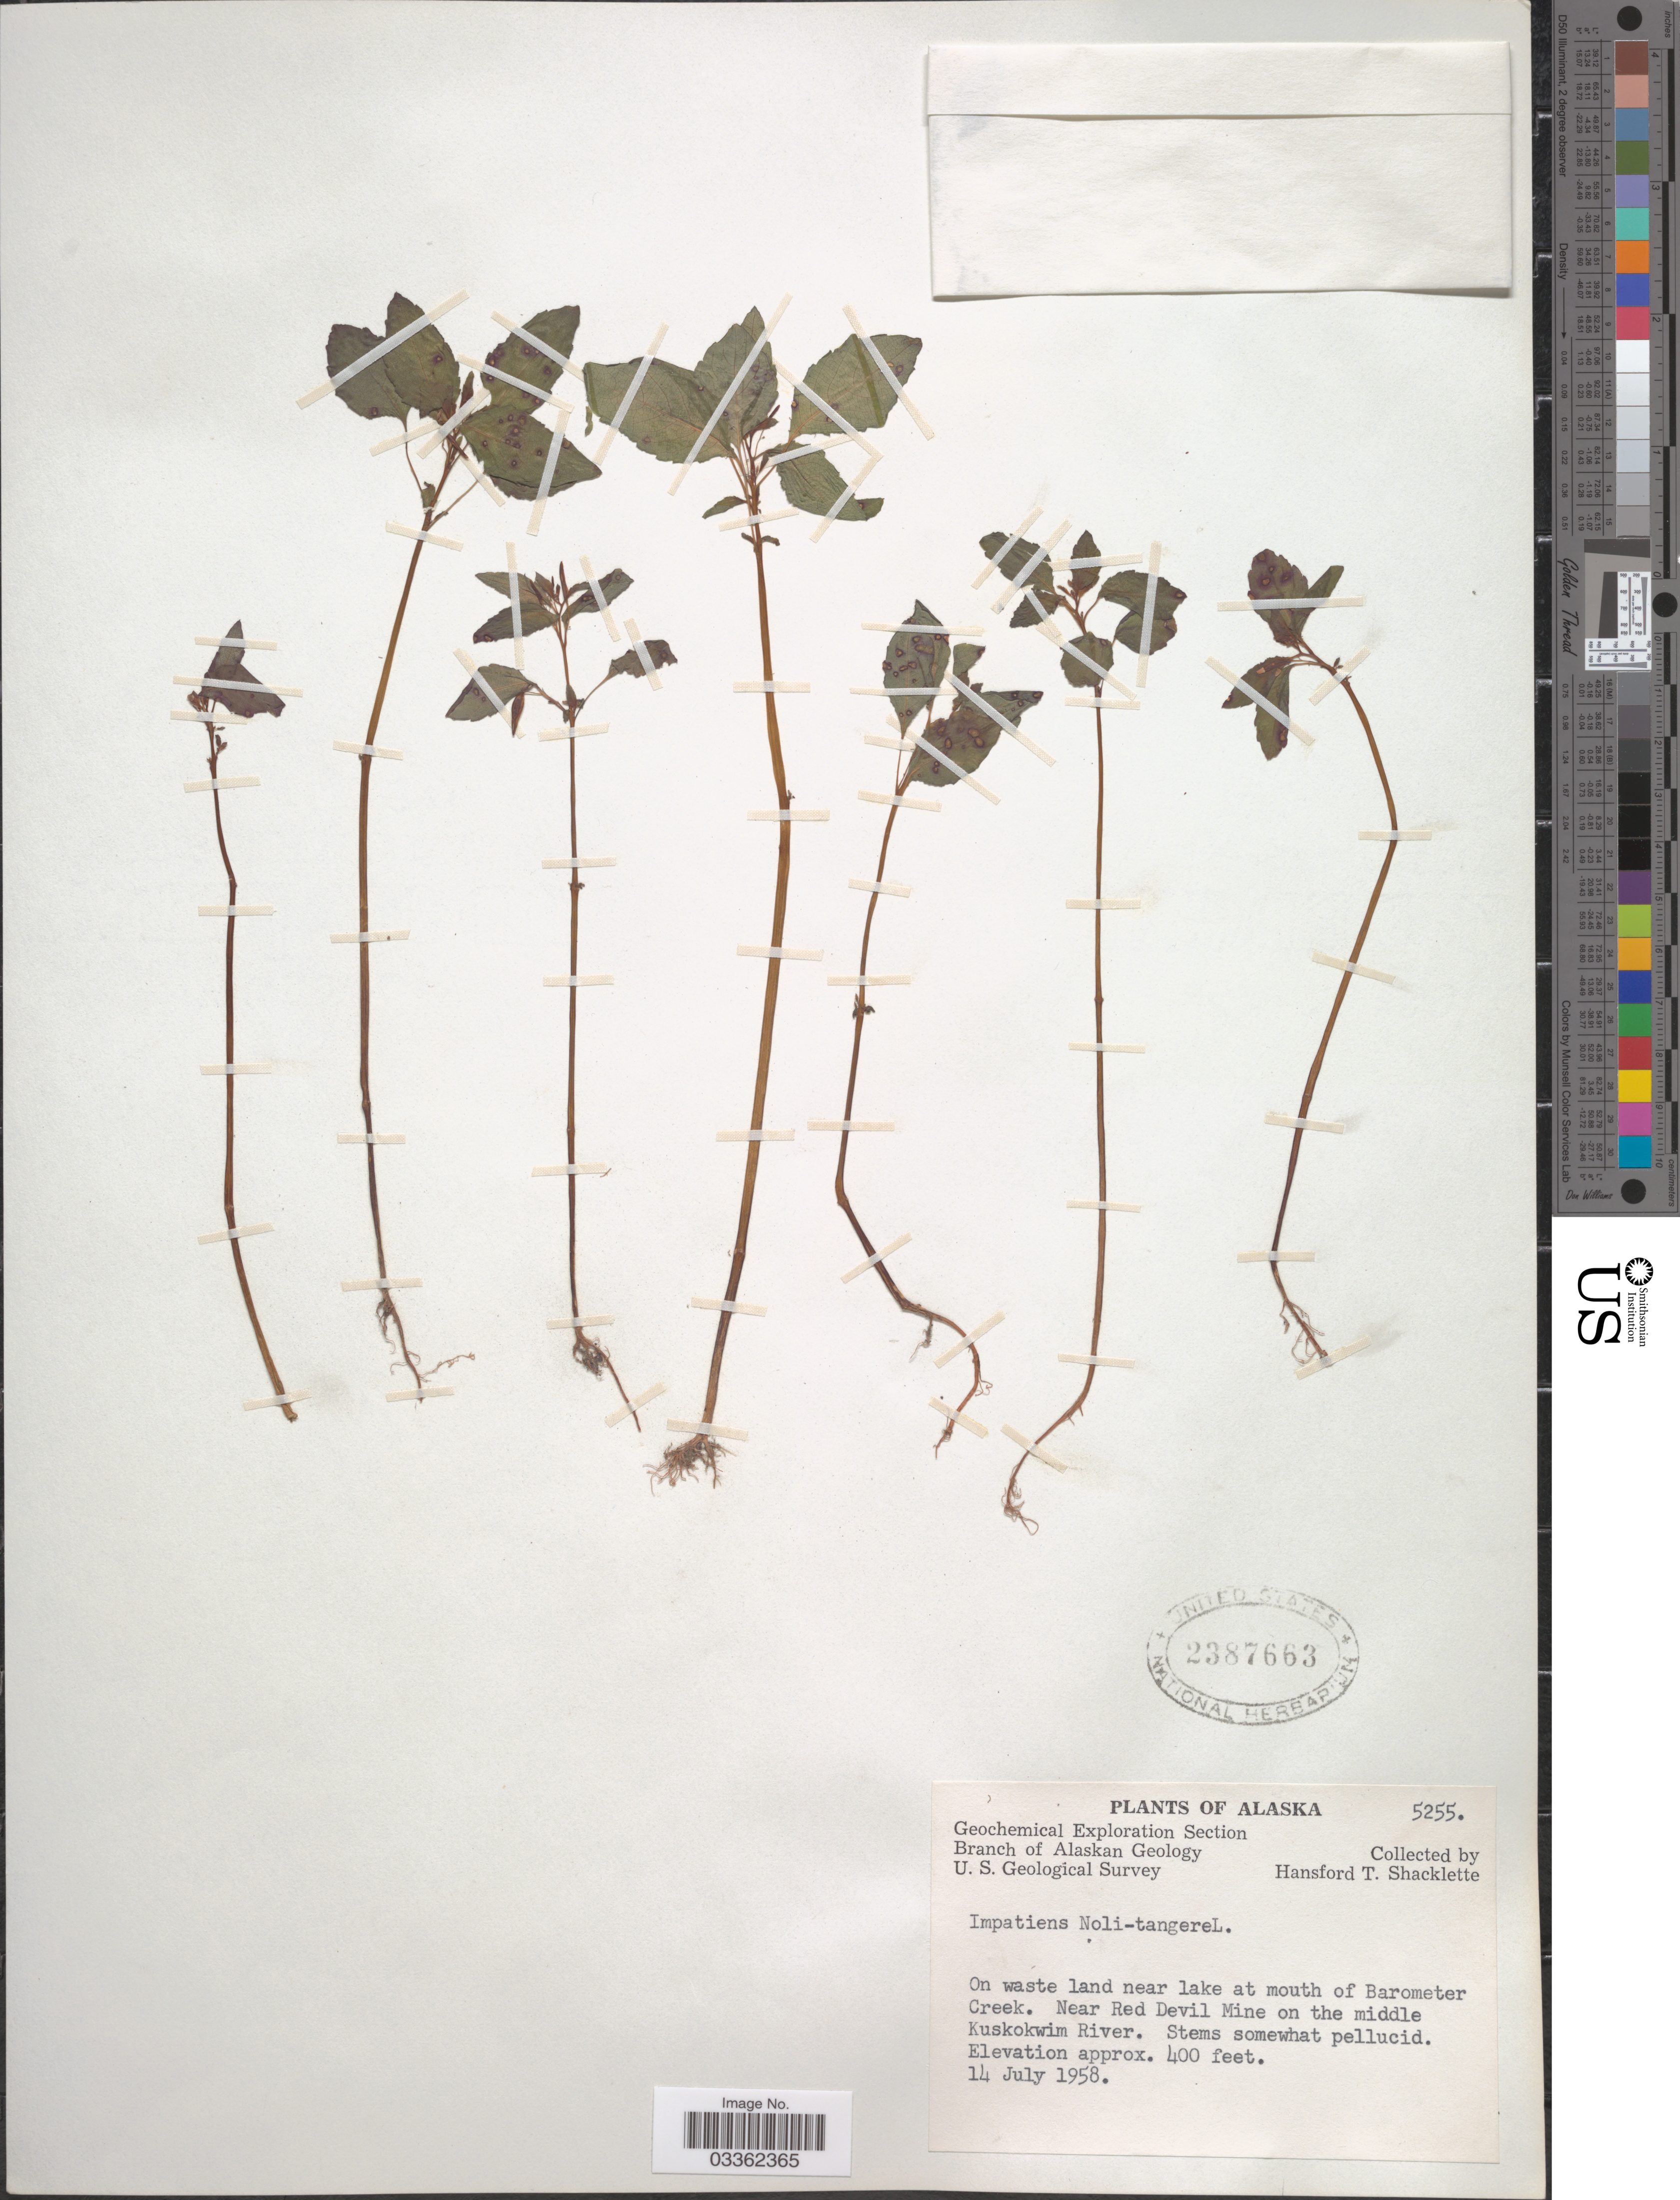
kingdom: Plantae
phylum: Tracheophyta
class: Magnoliopsida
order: Ericales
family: Balsaminaceae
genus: Impatiens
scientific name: Impatiens noli-tangere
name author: L.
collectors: H. Shacklette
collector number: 5255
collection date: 1958-07-14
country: United States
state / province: Alaska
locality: On waste land near lake at mouth of Barometer Creek. Near Red Devil Mine on the middle Kuskokwim River.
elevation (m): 122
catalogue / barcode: US 2387663